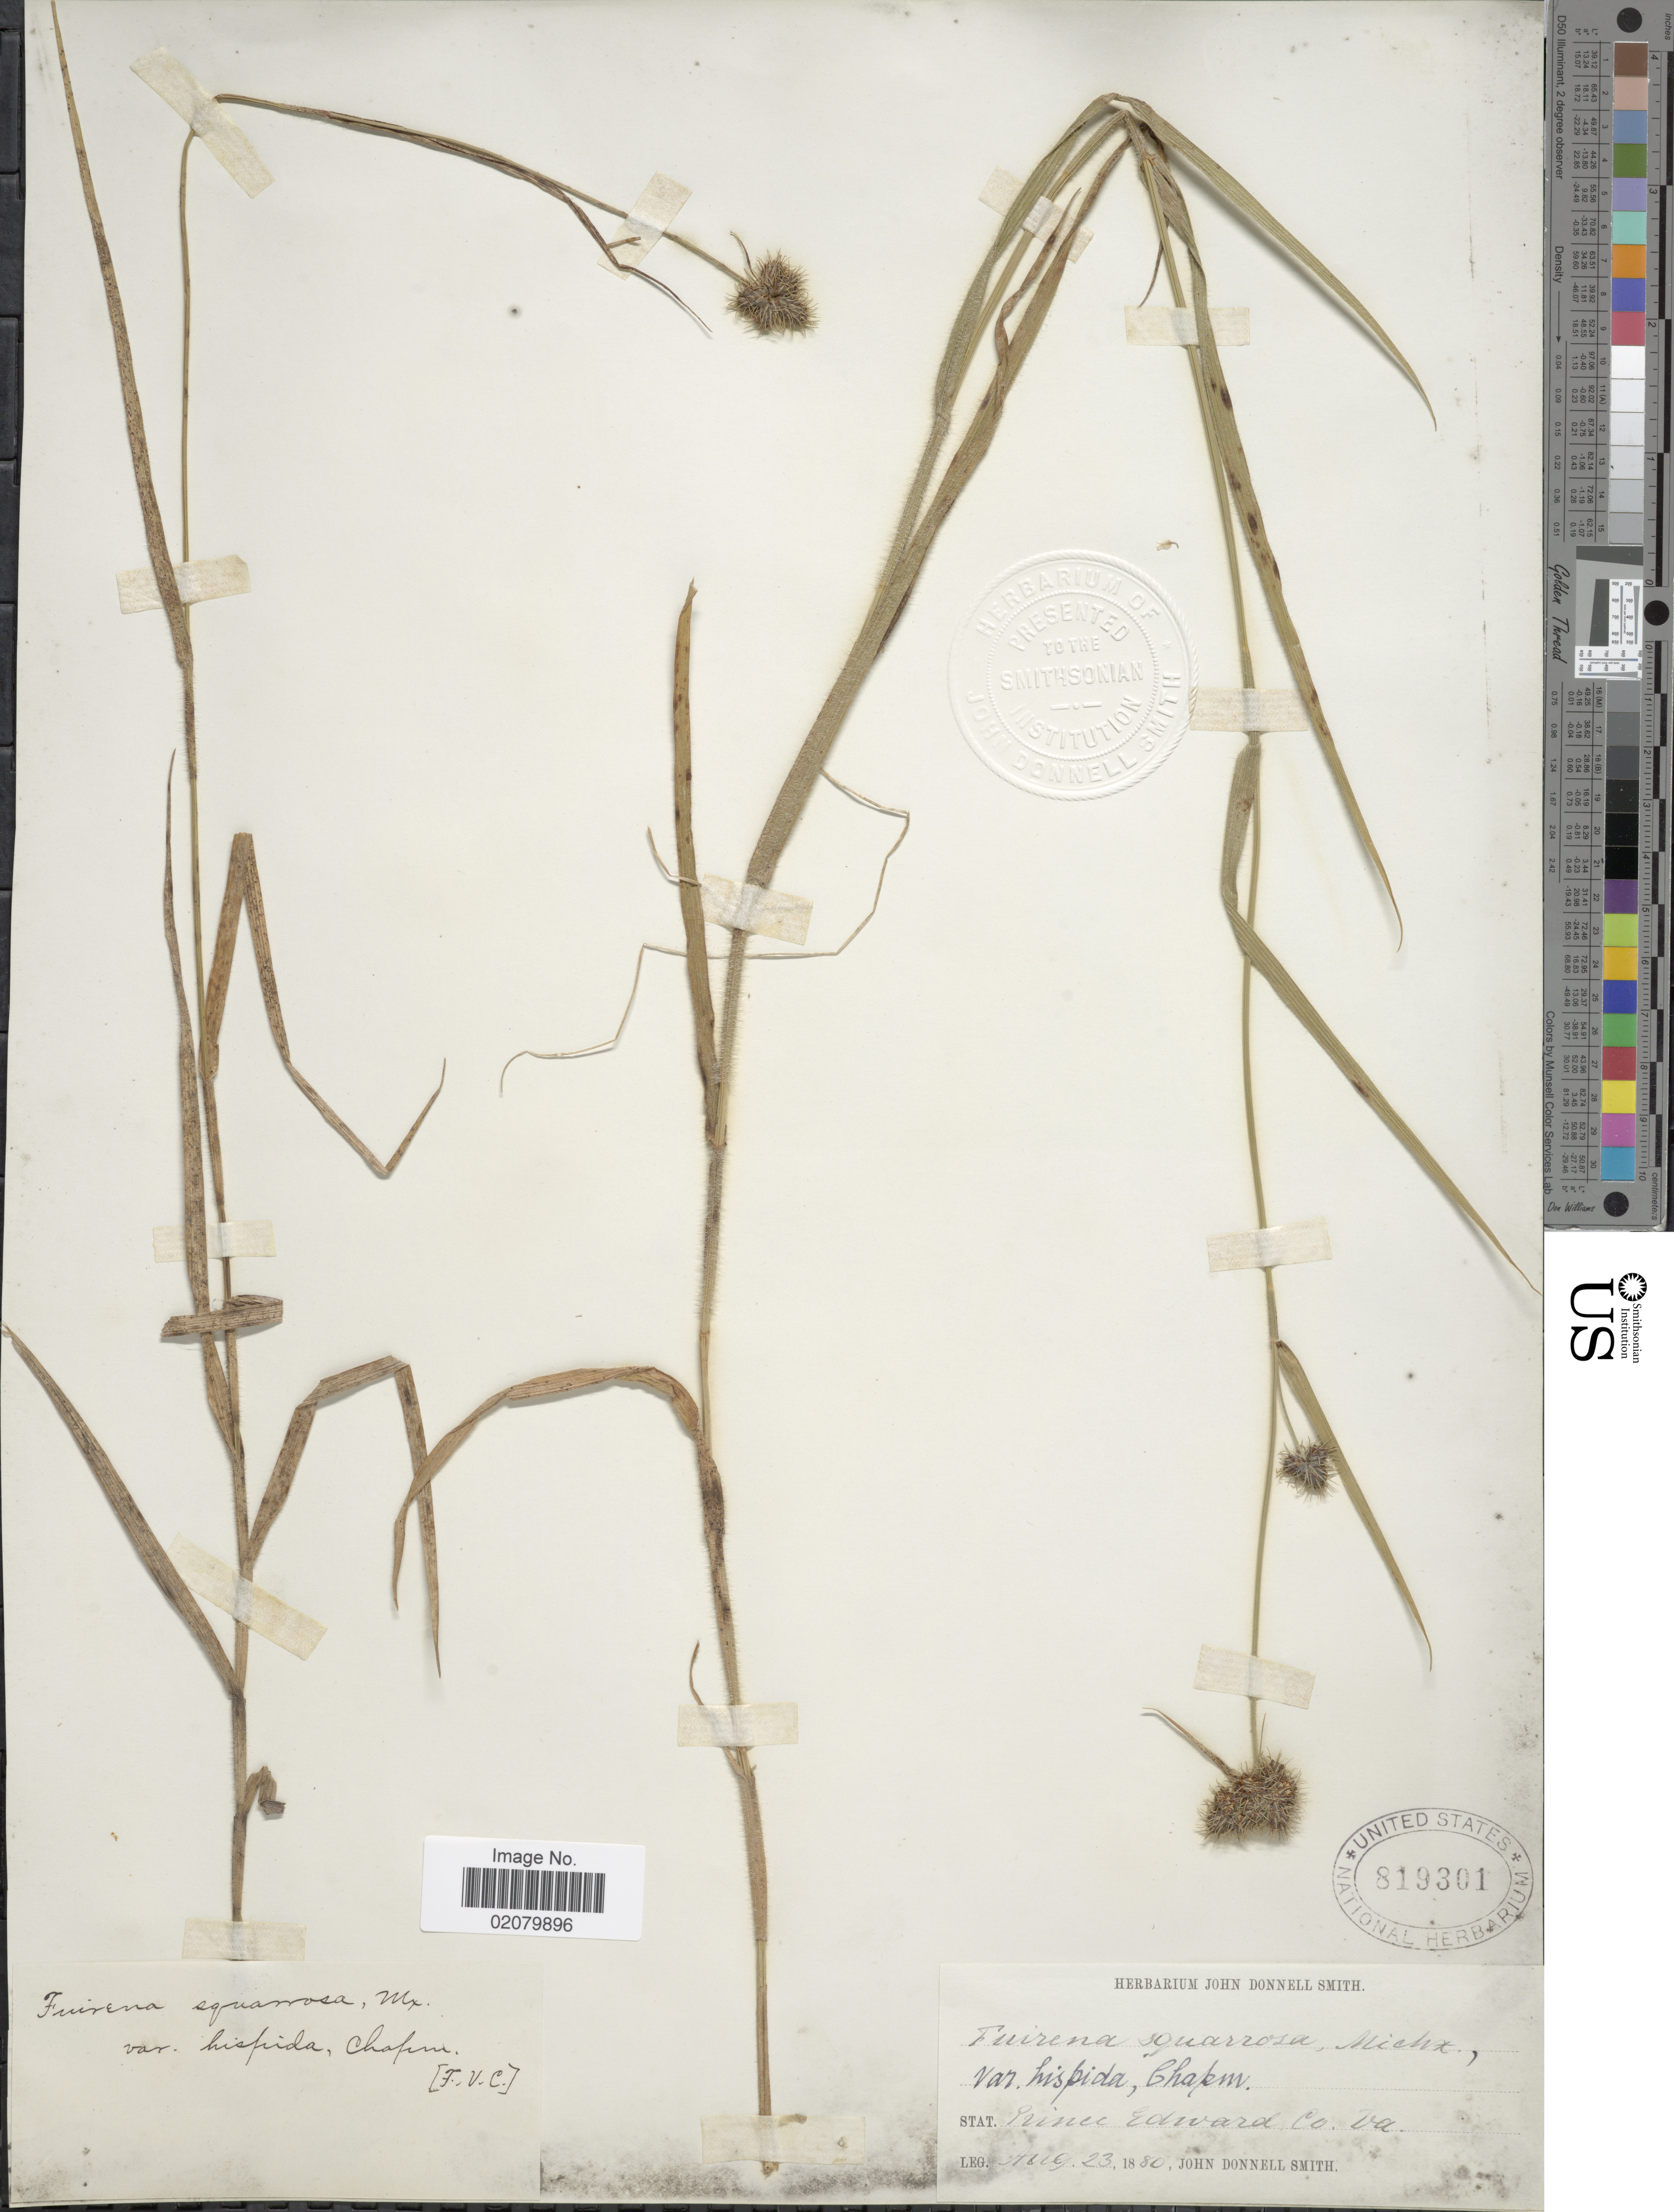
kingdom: Plantae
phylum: Tracheophyta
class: Liliopsida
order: Poales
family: Cyperaceae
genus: Fuirena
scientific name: Fuirena squarrosa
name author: Michx.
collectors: J. Donnell Smith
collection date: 1880-08-23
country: United States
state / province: Virginia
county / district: Prince Edward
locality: Prince Edward Co,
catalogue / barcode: US 819301